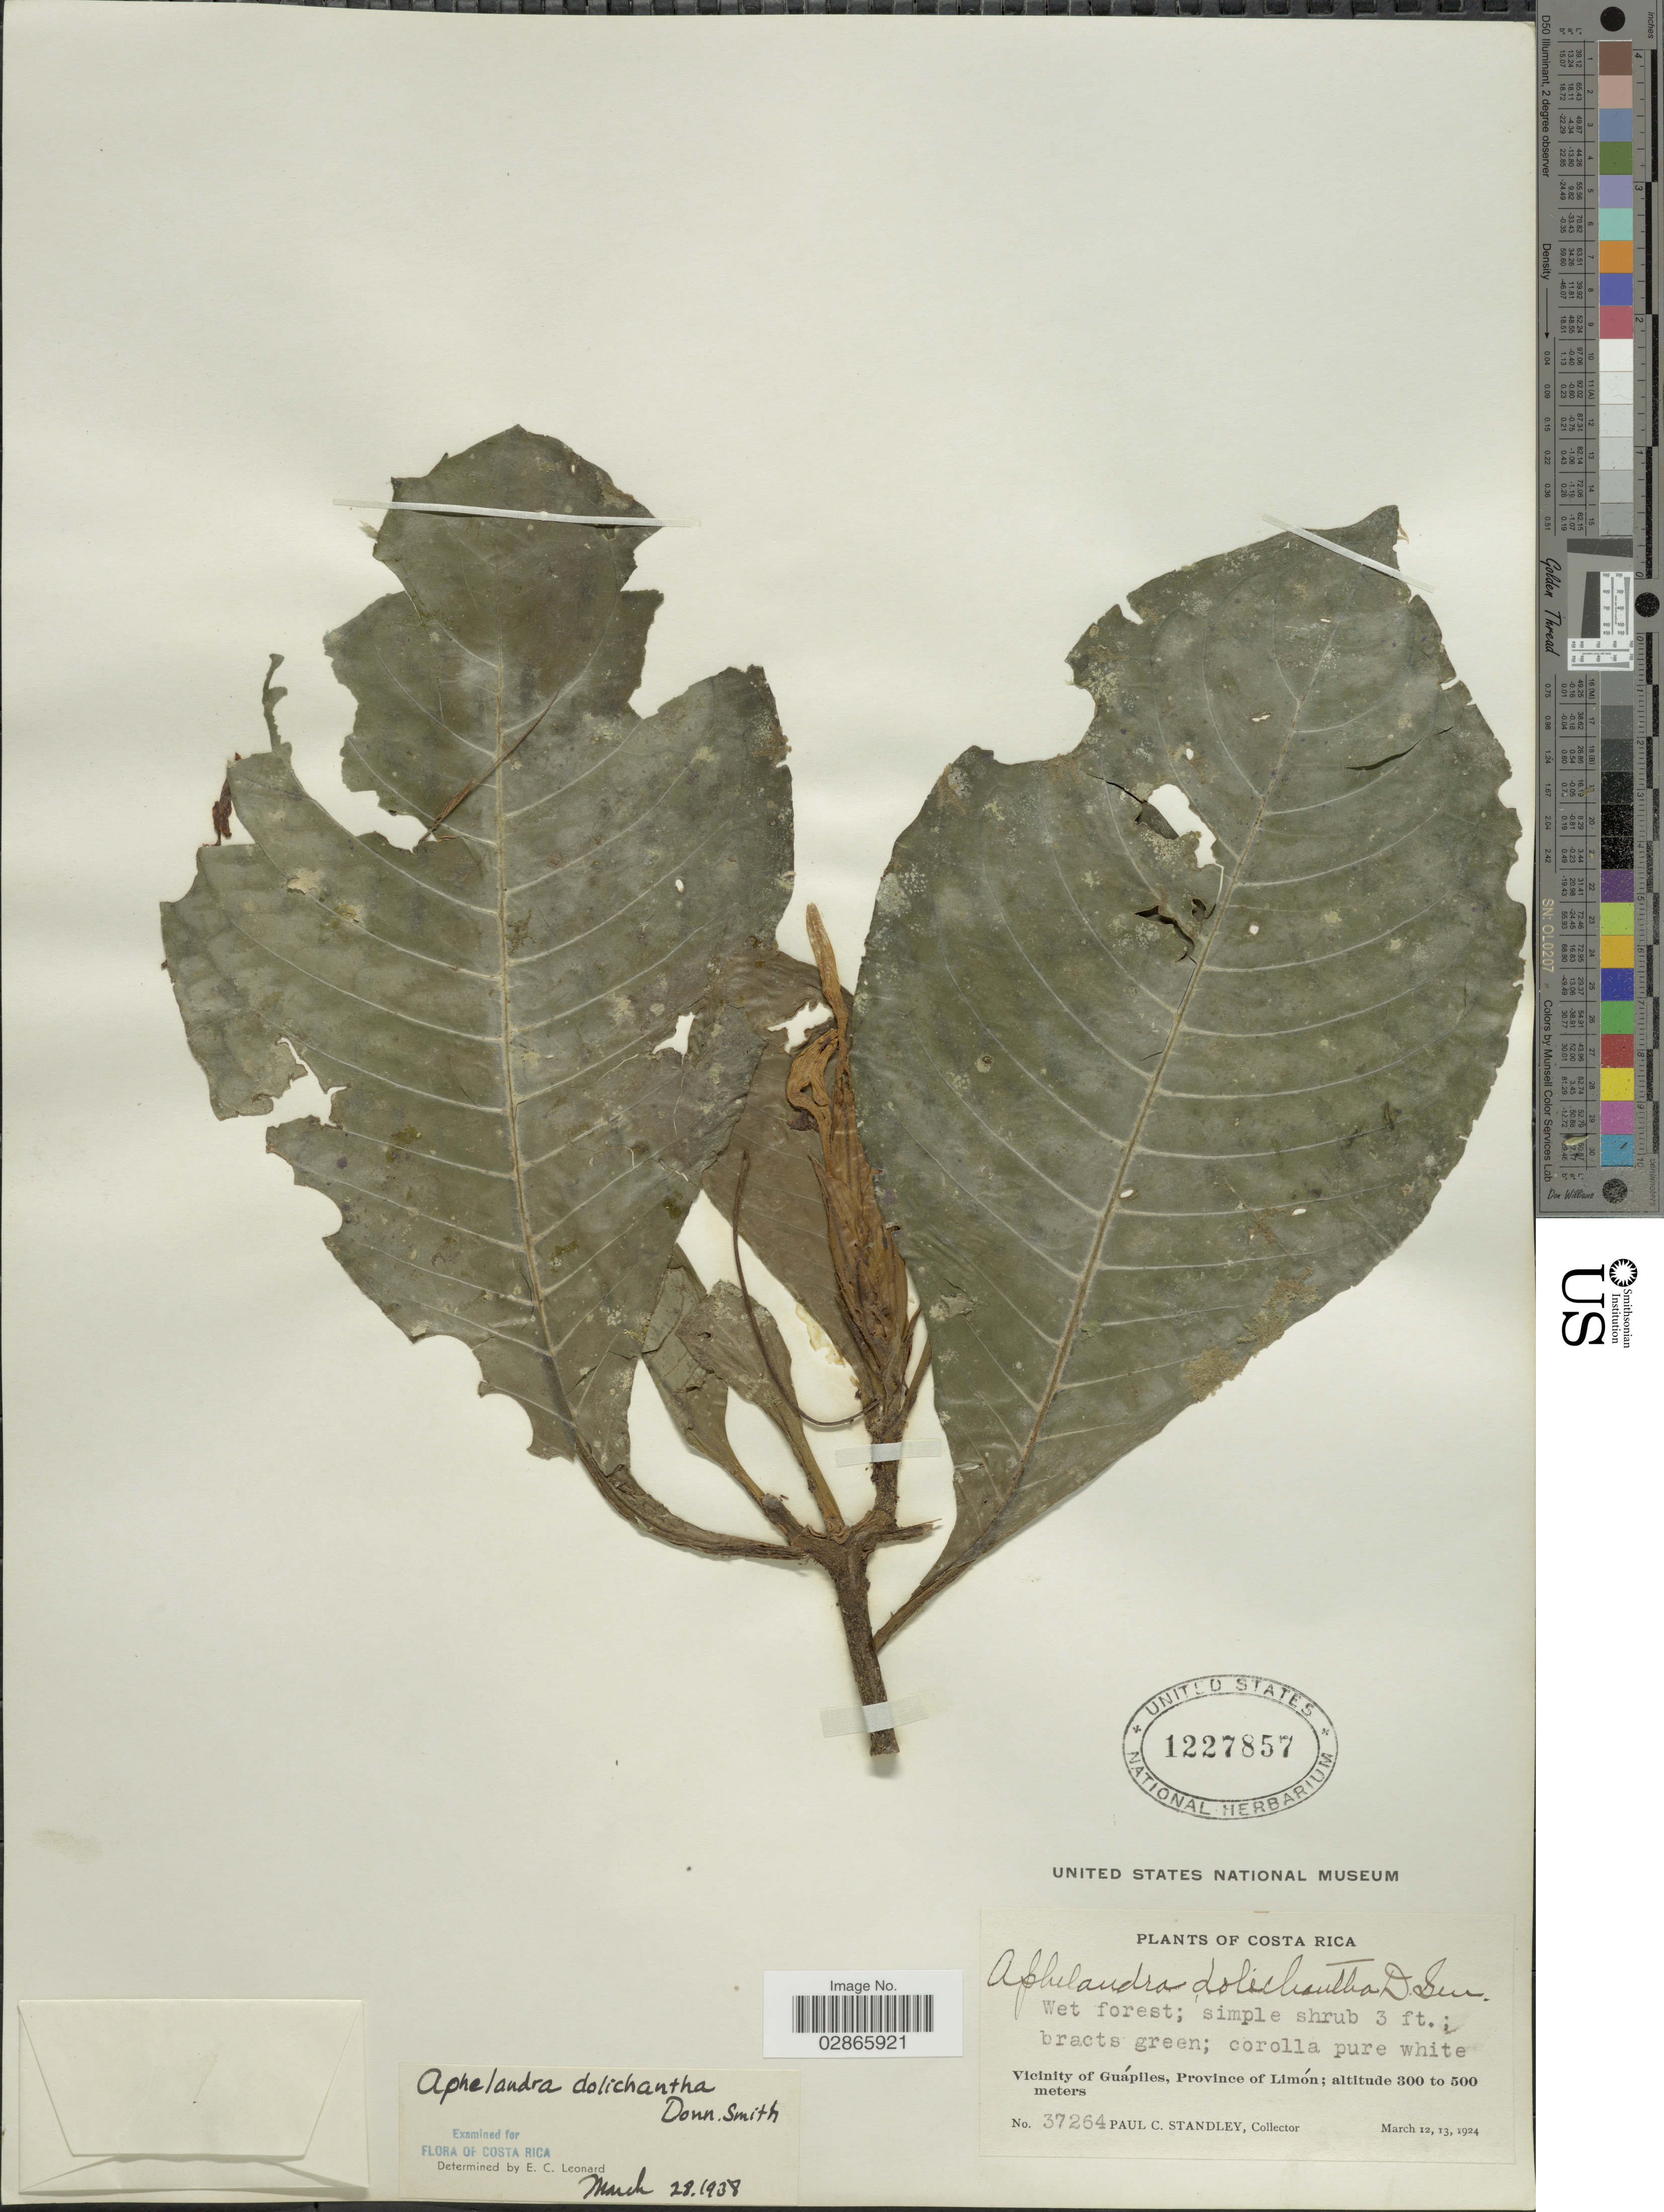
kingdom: Plantae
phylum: Tracheophyta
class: Magnoliopsida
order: Lamiales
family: Acanthaceae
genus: Aphelandra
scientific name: Aphelandra dolichantha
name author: Donn. Sm.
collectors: P. C. Standley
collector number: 37264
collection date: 1924-03-12/1924-03-13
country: Costa Rica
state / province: Limón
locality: Vicinity of Guápiles.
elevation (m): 300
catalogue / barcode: US 1227857